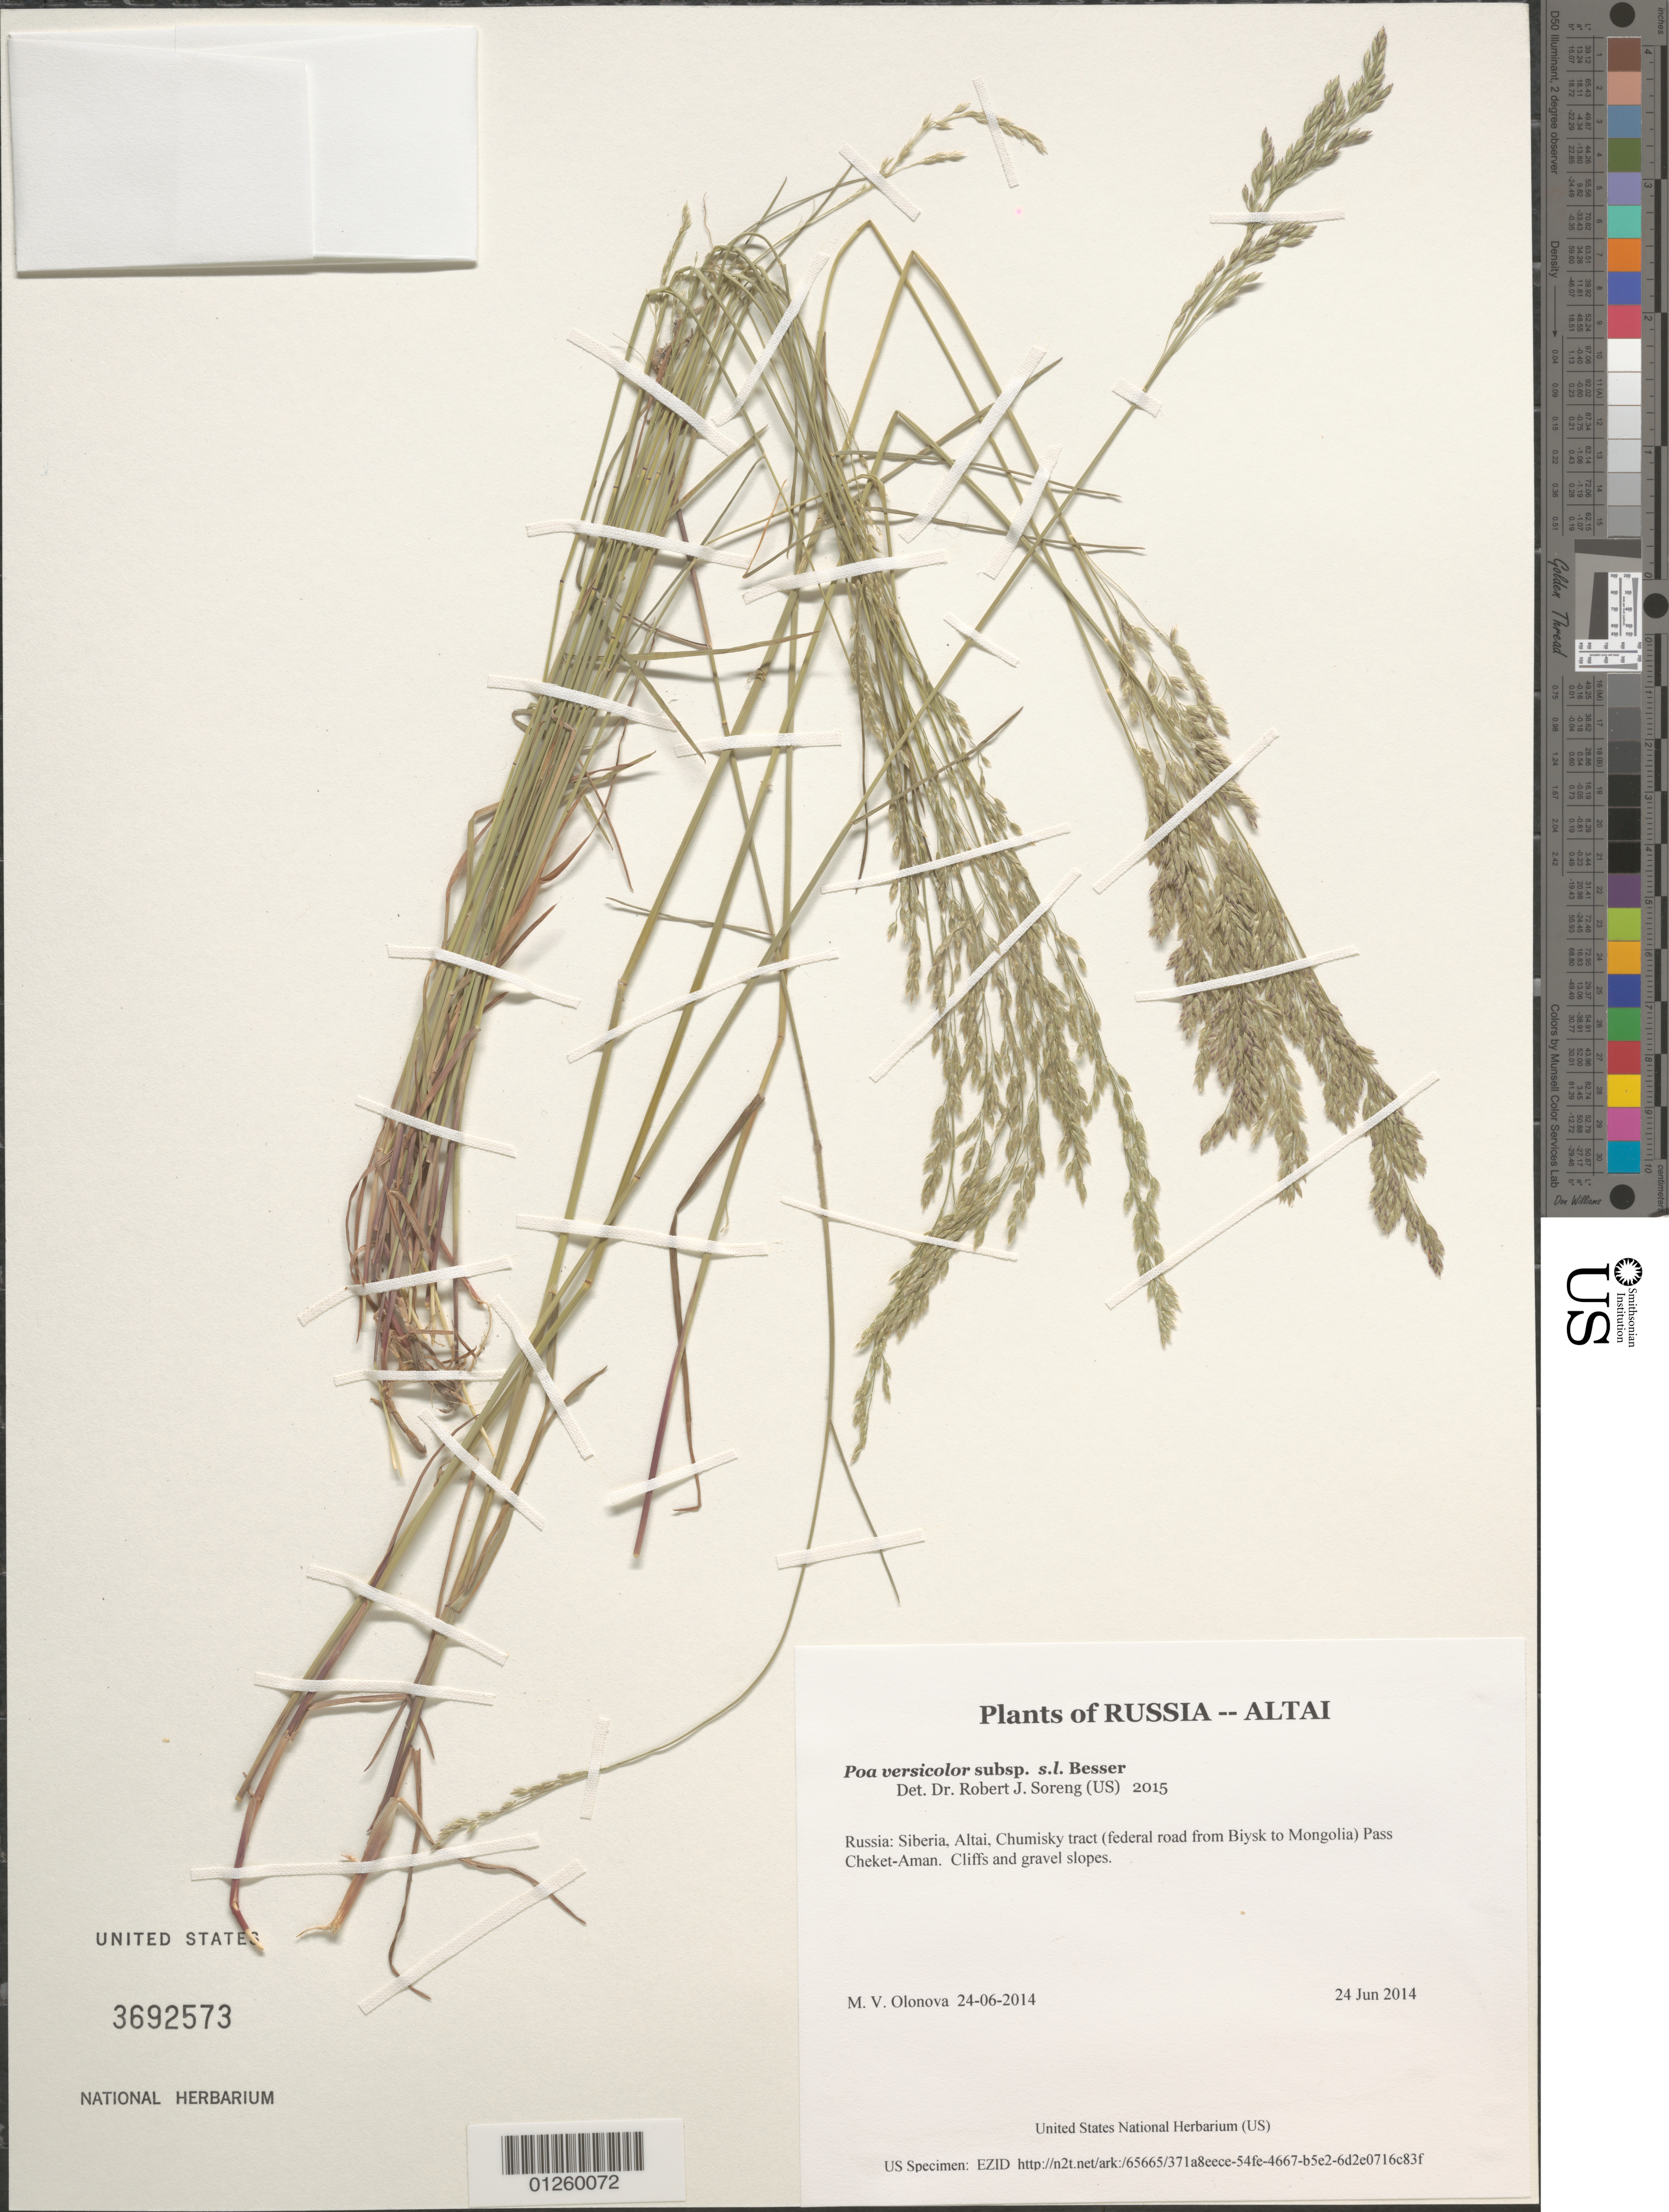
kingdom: Plantae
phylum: Tracheophyta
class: Liliopsida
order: Poales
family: Poaceae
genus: Poa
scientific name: Poa versicolor subsp. s.l.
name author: Besser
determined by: Soreng, Robert J., Research Associate (BOT), Smithsonian Institution - National Museum of Natural History (UNITED STATES)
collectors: M. V. Olonova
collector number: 24-06-2014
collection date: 2014-06-24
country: Russian Federation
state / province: Altai Republic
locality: Siberia, Altai, Chumisky tract (federal road from Biysk to Mongolia) Pass Cheket-Aman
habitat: Cliffs and gravel slopes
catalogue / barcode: US 3692573